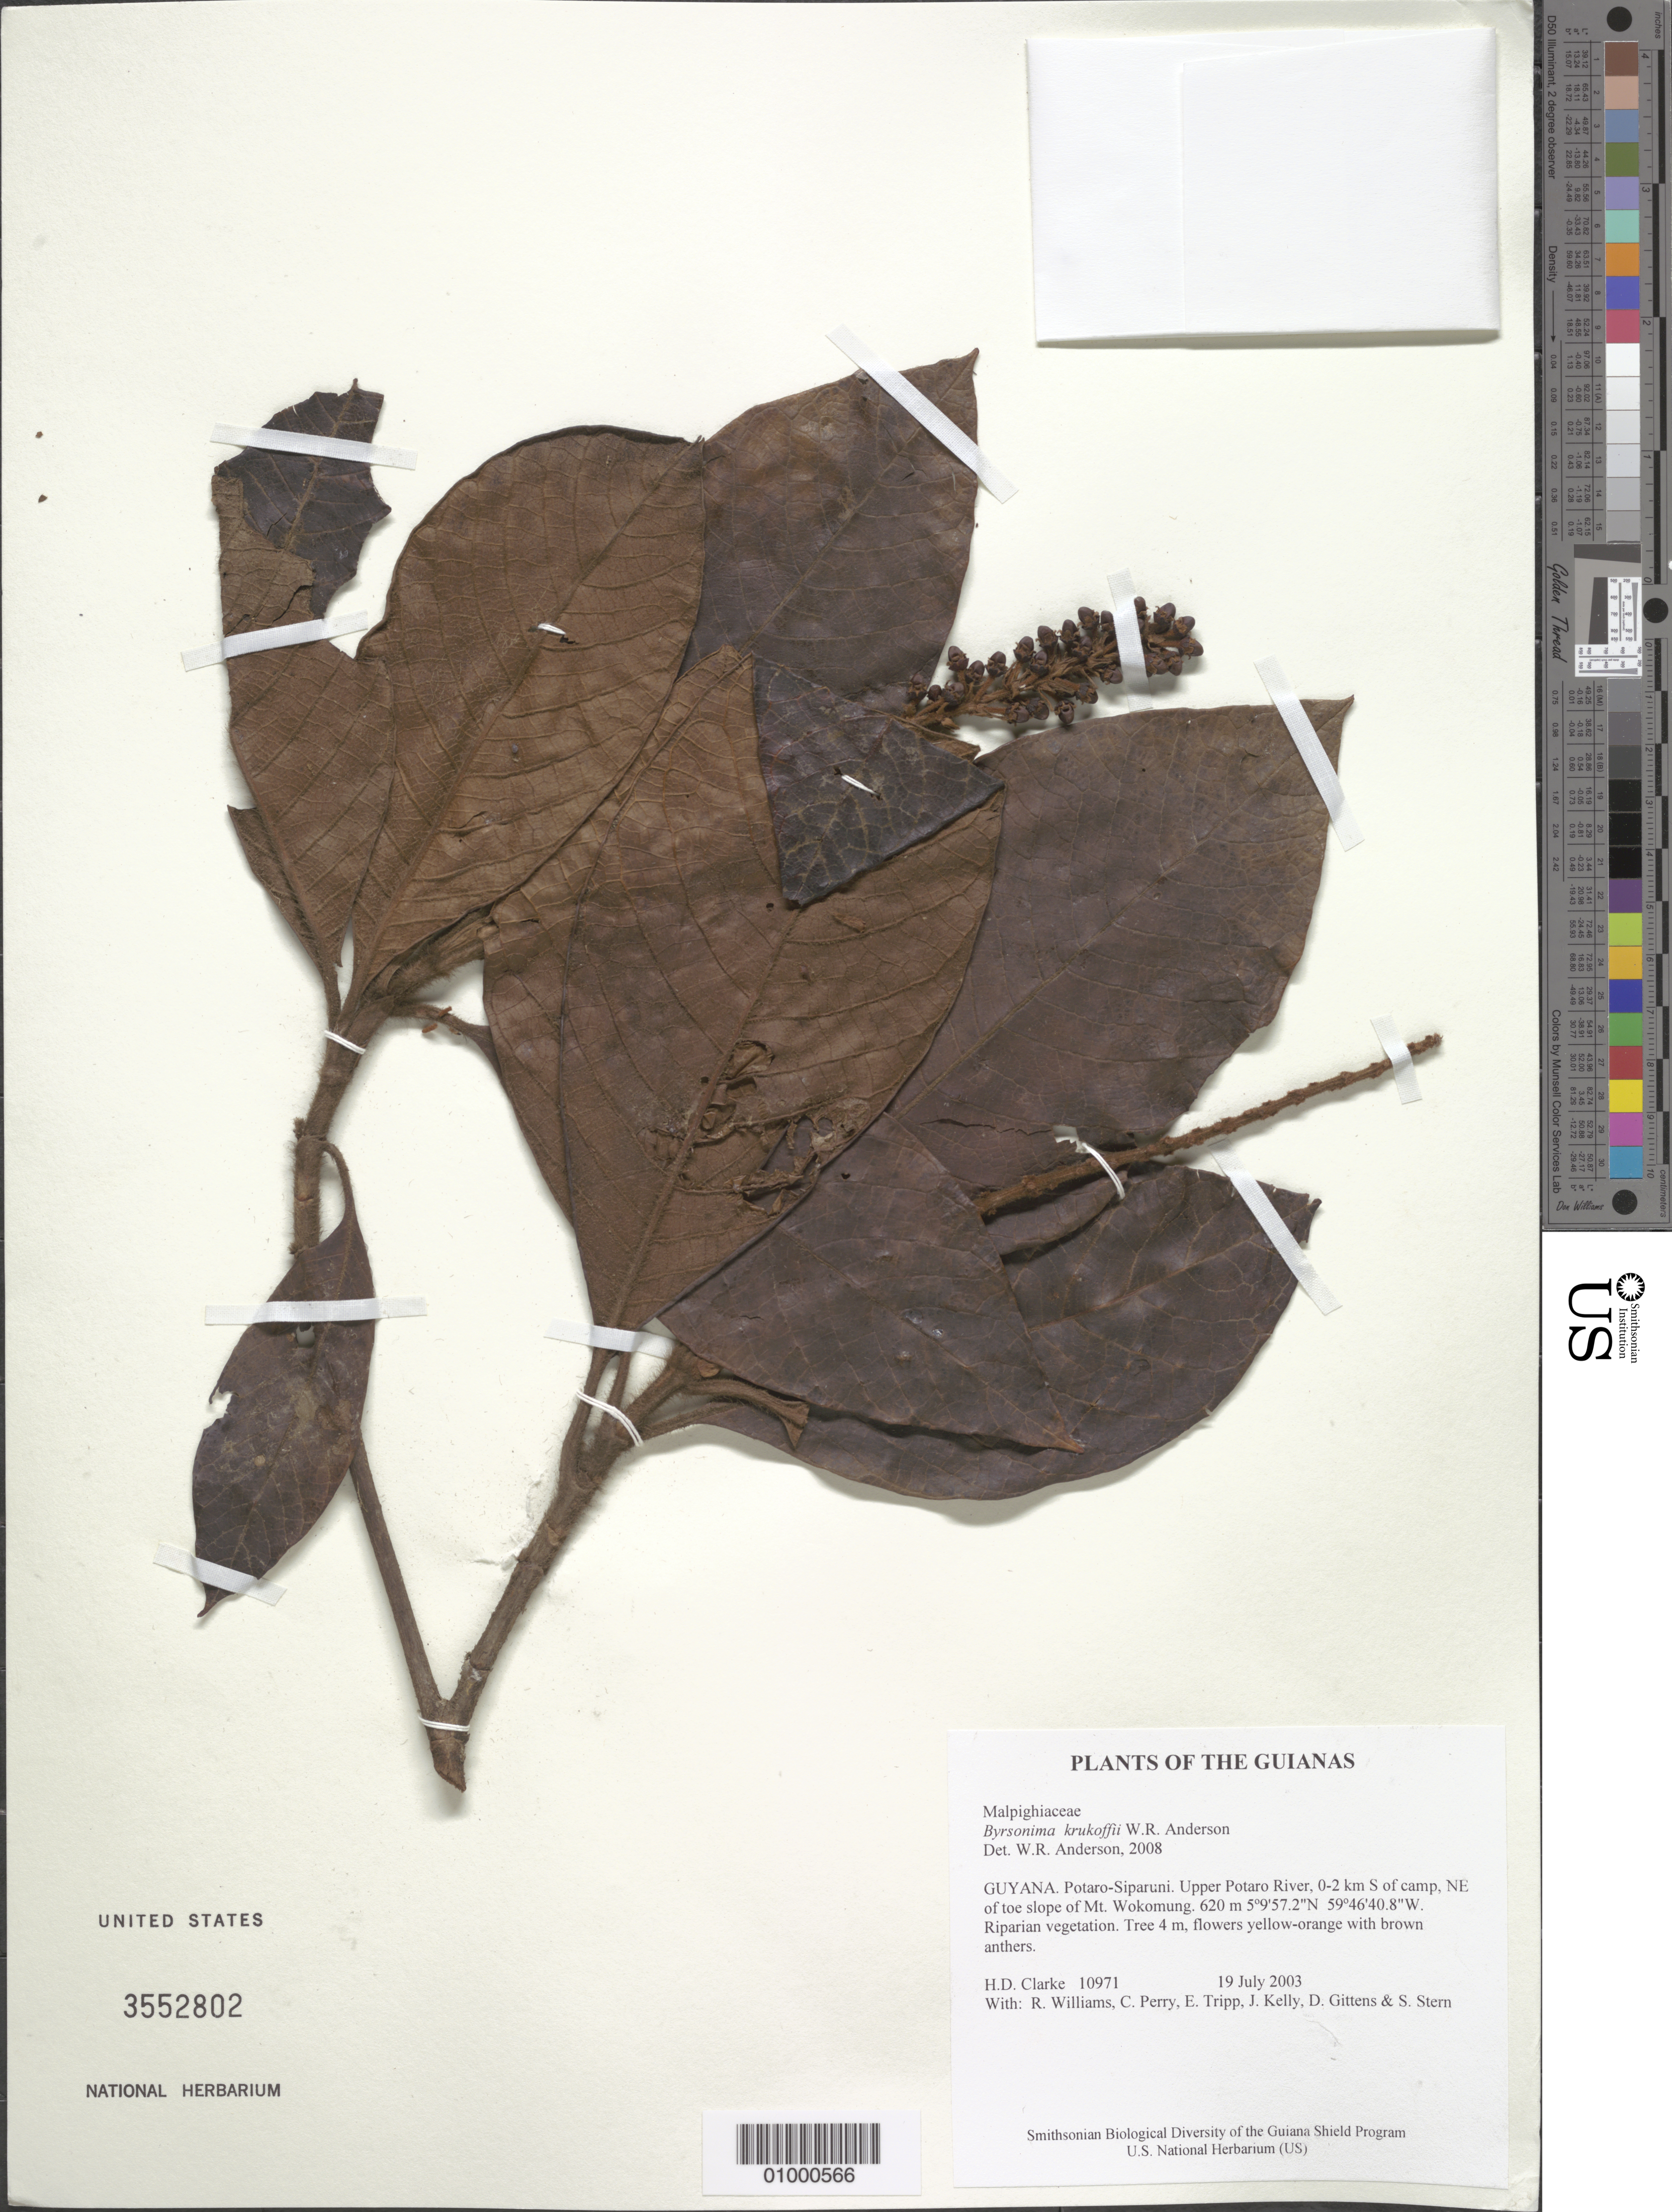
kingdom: Plantae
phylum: Tracheophyta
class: Magnoliopsida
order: Malpighiales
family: Malpighiaceae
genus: Byrsonima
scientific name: Byrsonima krukoffii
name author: W.R. Anderson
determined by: Anderson, W. R., (MICH), University of Michigan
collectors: H. D. Clarke, R. Williams, C. Perry, E. Tripp, J. Kelly, D. Gittens & S. R. Stern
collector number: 10971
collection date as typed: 19 July 2003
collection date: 2003-07-19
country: Guyana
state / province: Potaro-Siparuni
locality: Upper Potaro River, 0-2 km S of camp, NE of toe slope of Mt. Wokomung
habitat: Riparian vegetation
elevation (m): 620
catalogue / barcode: US 3552802